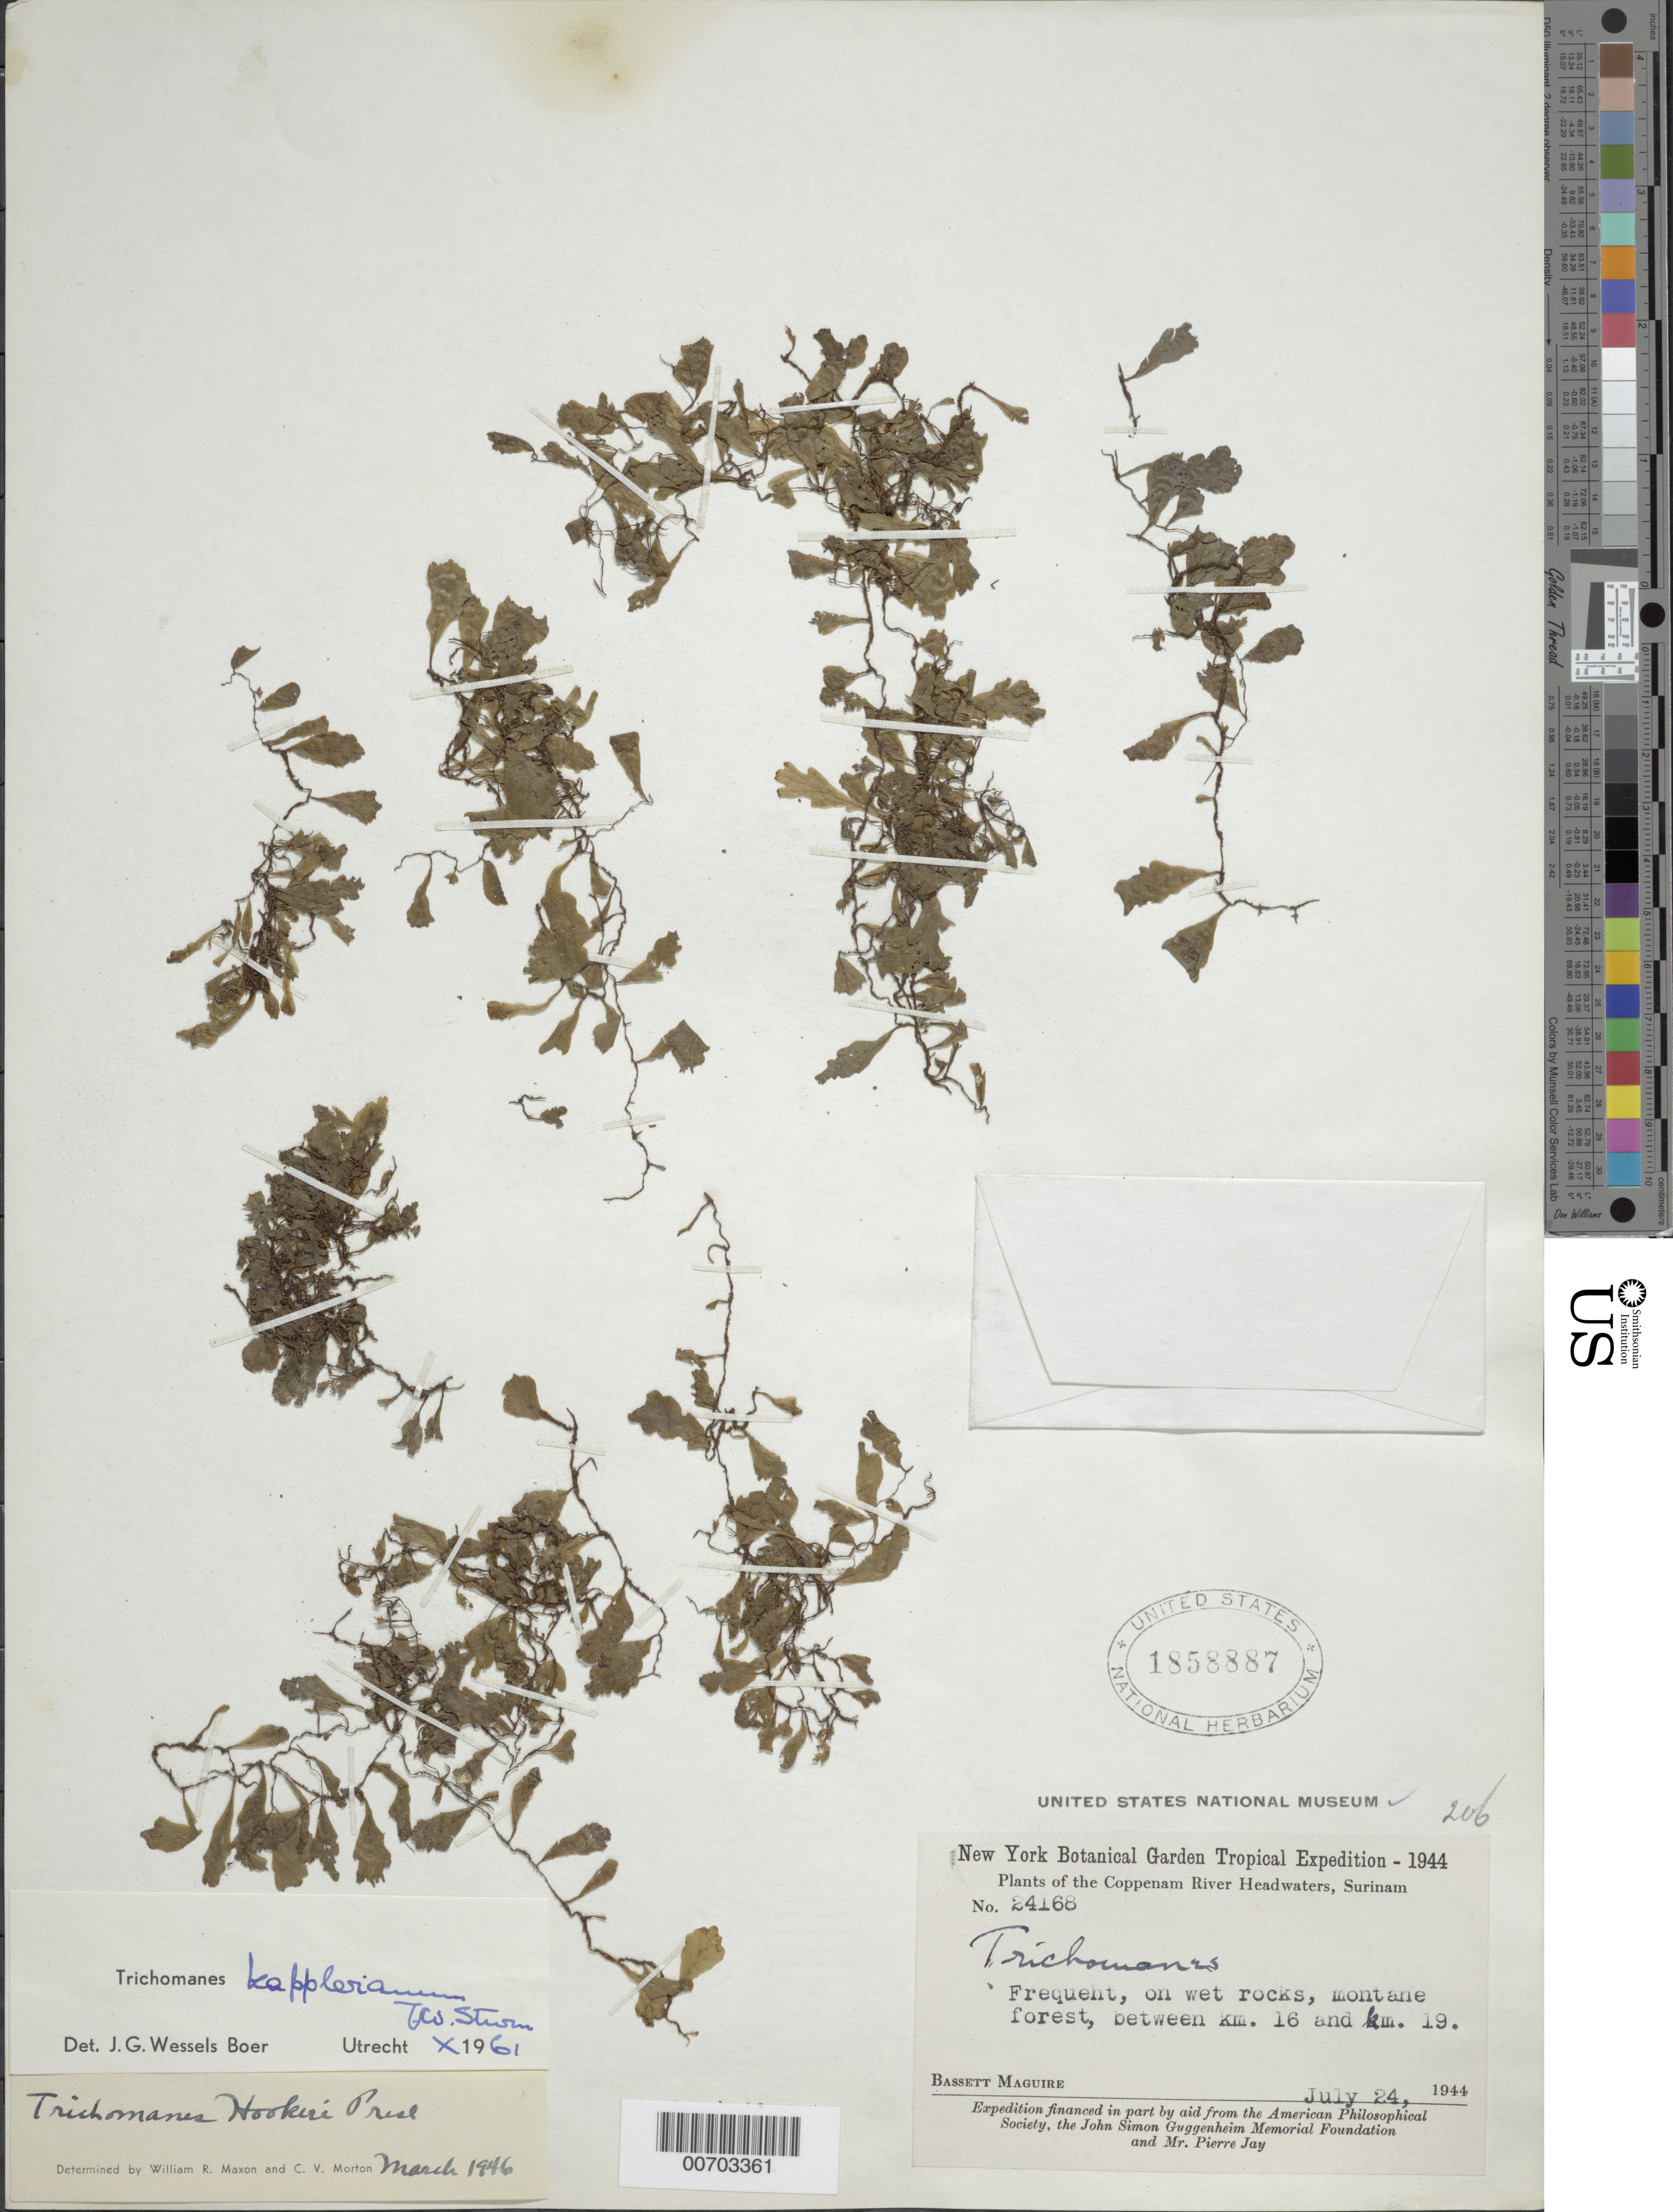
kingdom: Plantae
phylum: Tracheophyta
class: Polypodiopsida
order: Hymenophyllales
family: Hymenophyllaceae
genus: Didymoglossum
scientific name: Didymoglossum kapplerianum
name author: (Sturm) Ebihara & Dubuisson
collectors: B. Maguire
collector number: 24168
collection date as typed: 24-Jul-44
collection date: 1944-07-24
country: Suriname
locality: Coppename River Headwaters, betw. km 16-19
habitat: Wet rocks, montane forest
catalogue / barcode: US 1858887